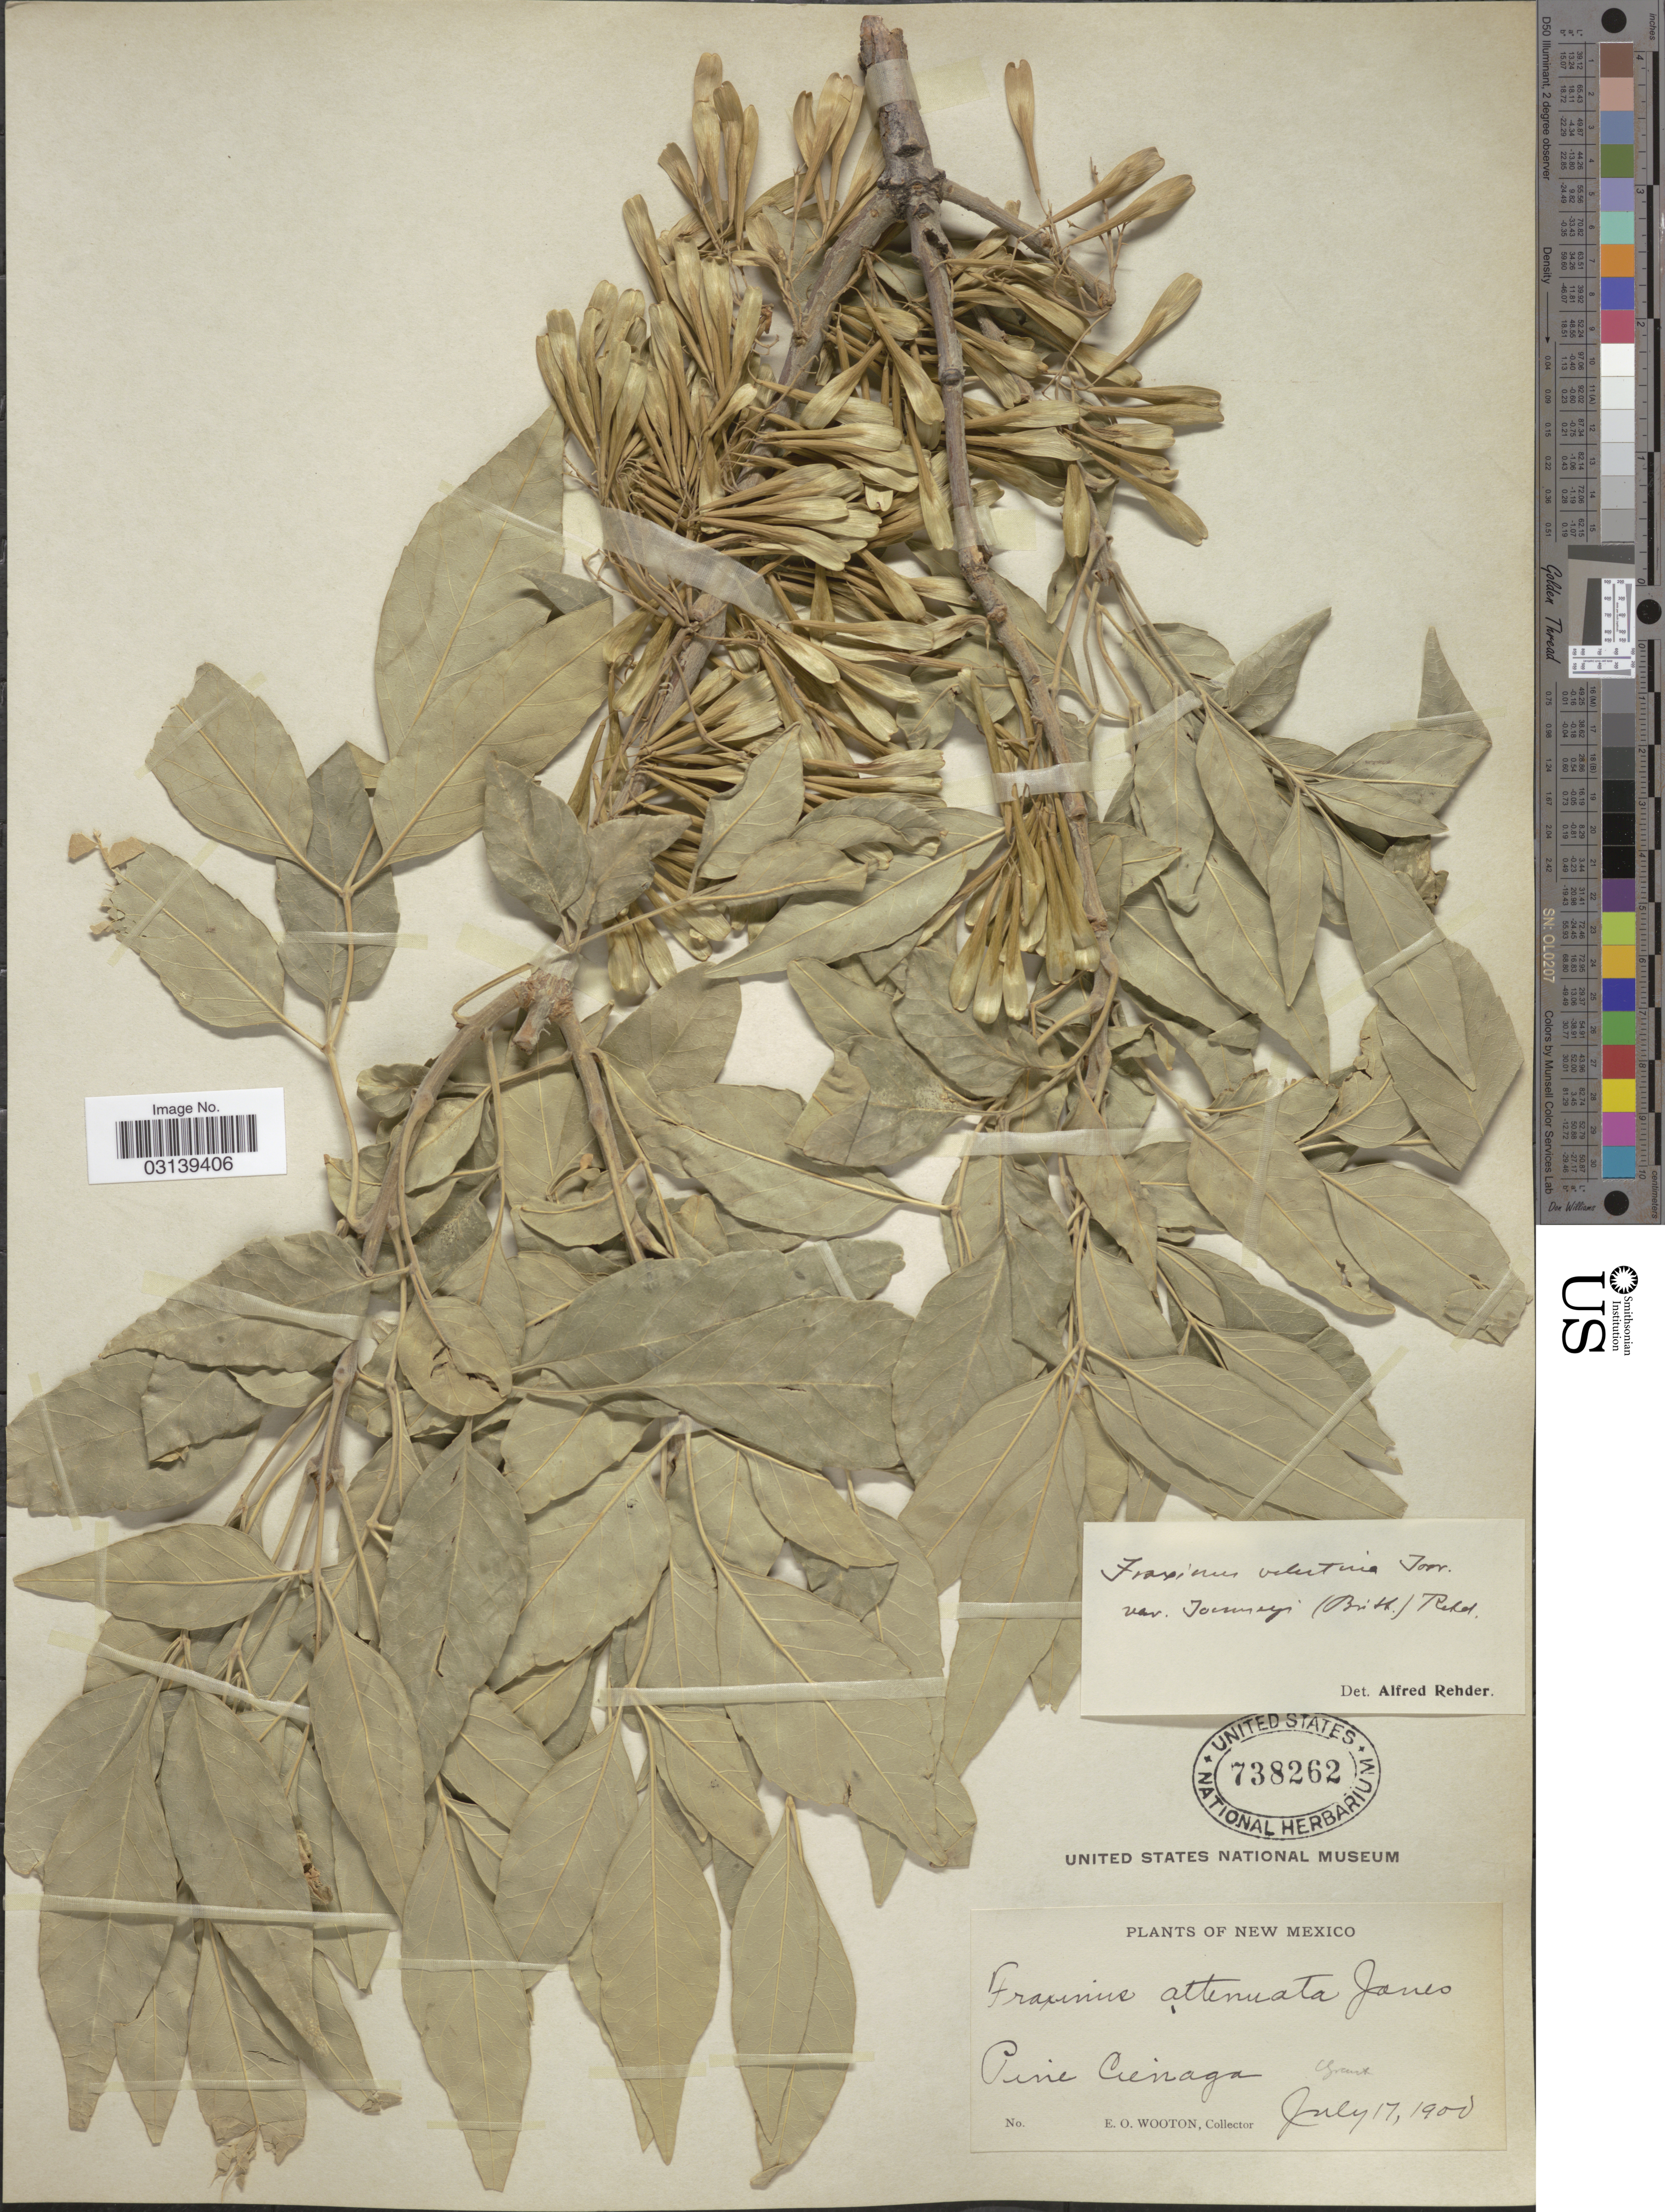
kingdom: Plantae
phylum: Tracheophyta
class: Magnoliopsida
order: Lamiales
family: Oleaceae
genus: Fraxinus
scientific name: Fraxinus velutina var. toumeyi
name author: (Britton) Rehder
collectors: E. O. Wooton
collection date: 1900-07-17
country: United States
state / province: New Mexico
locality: Pine Cienaga, Grant.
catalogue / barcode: US 738262